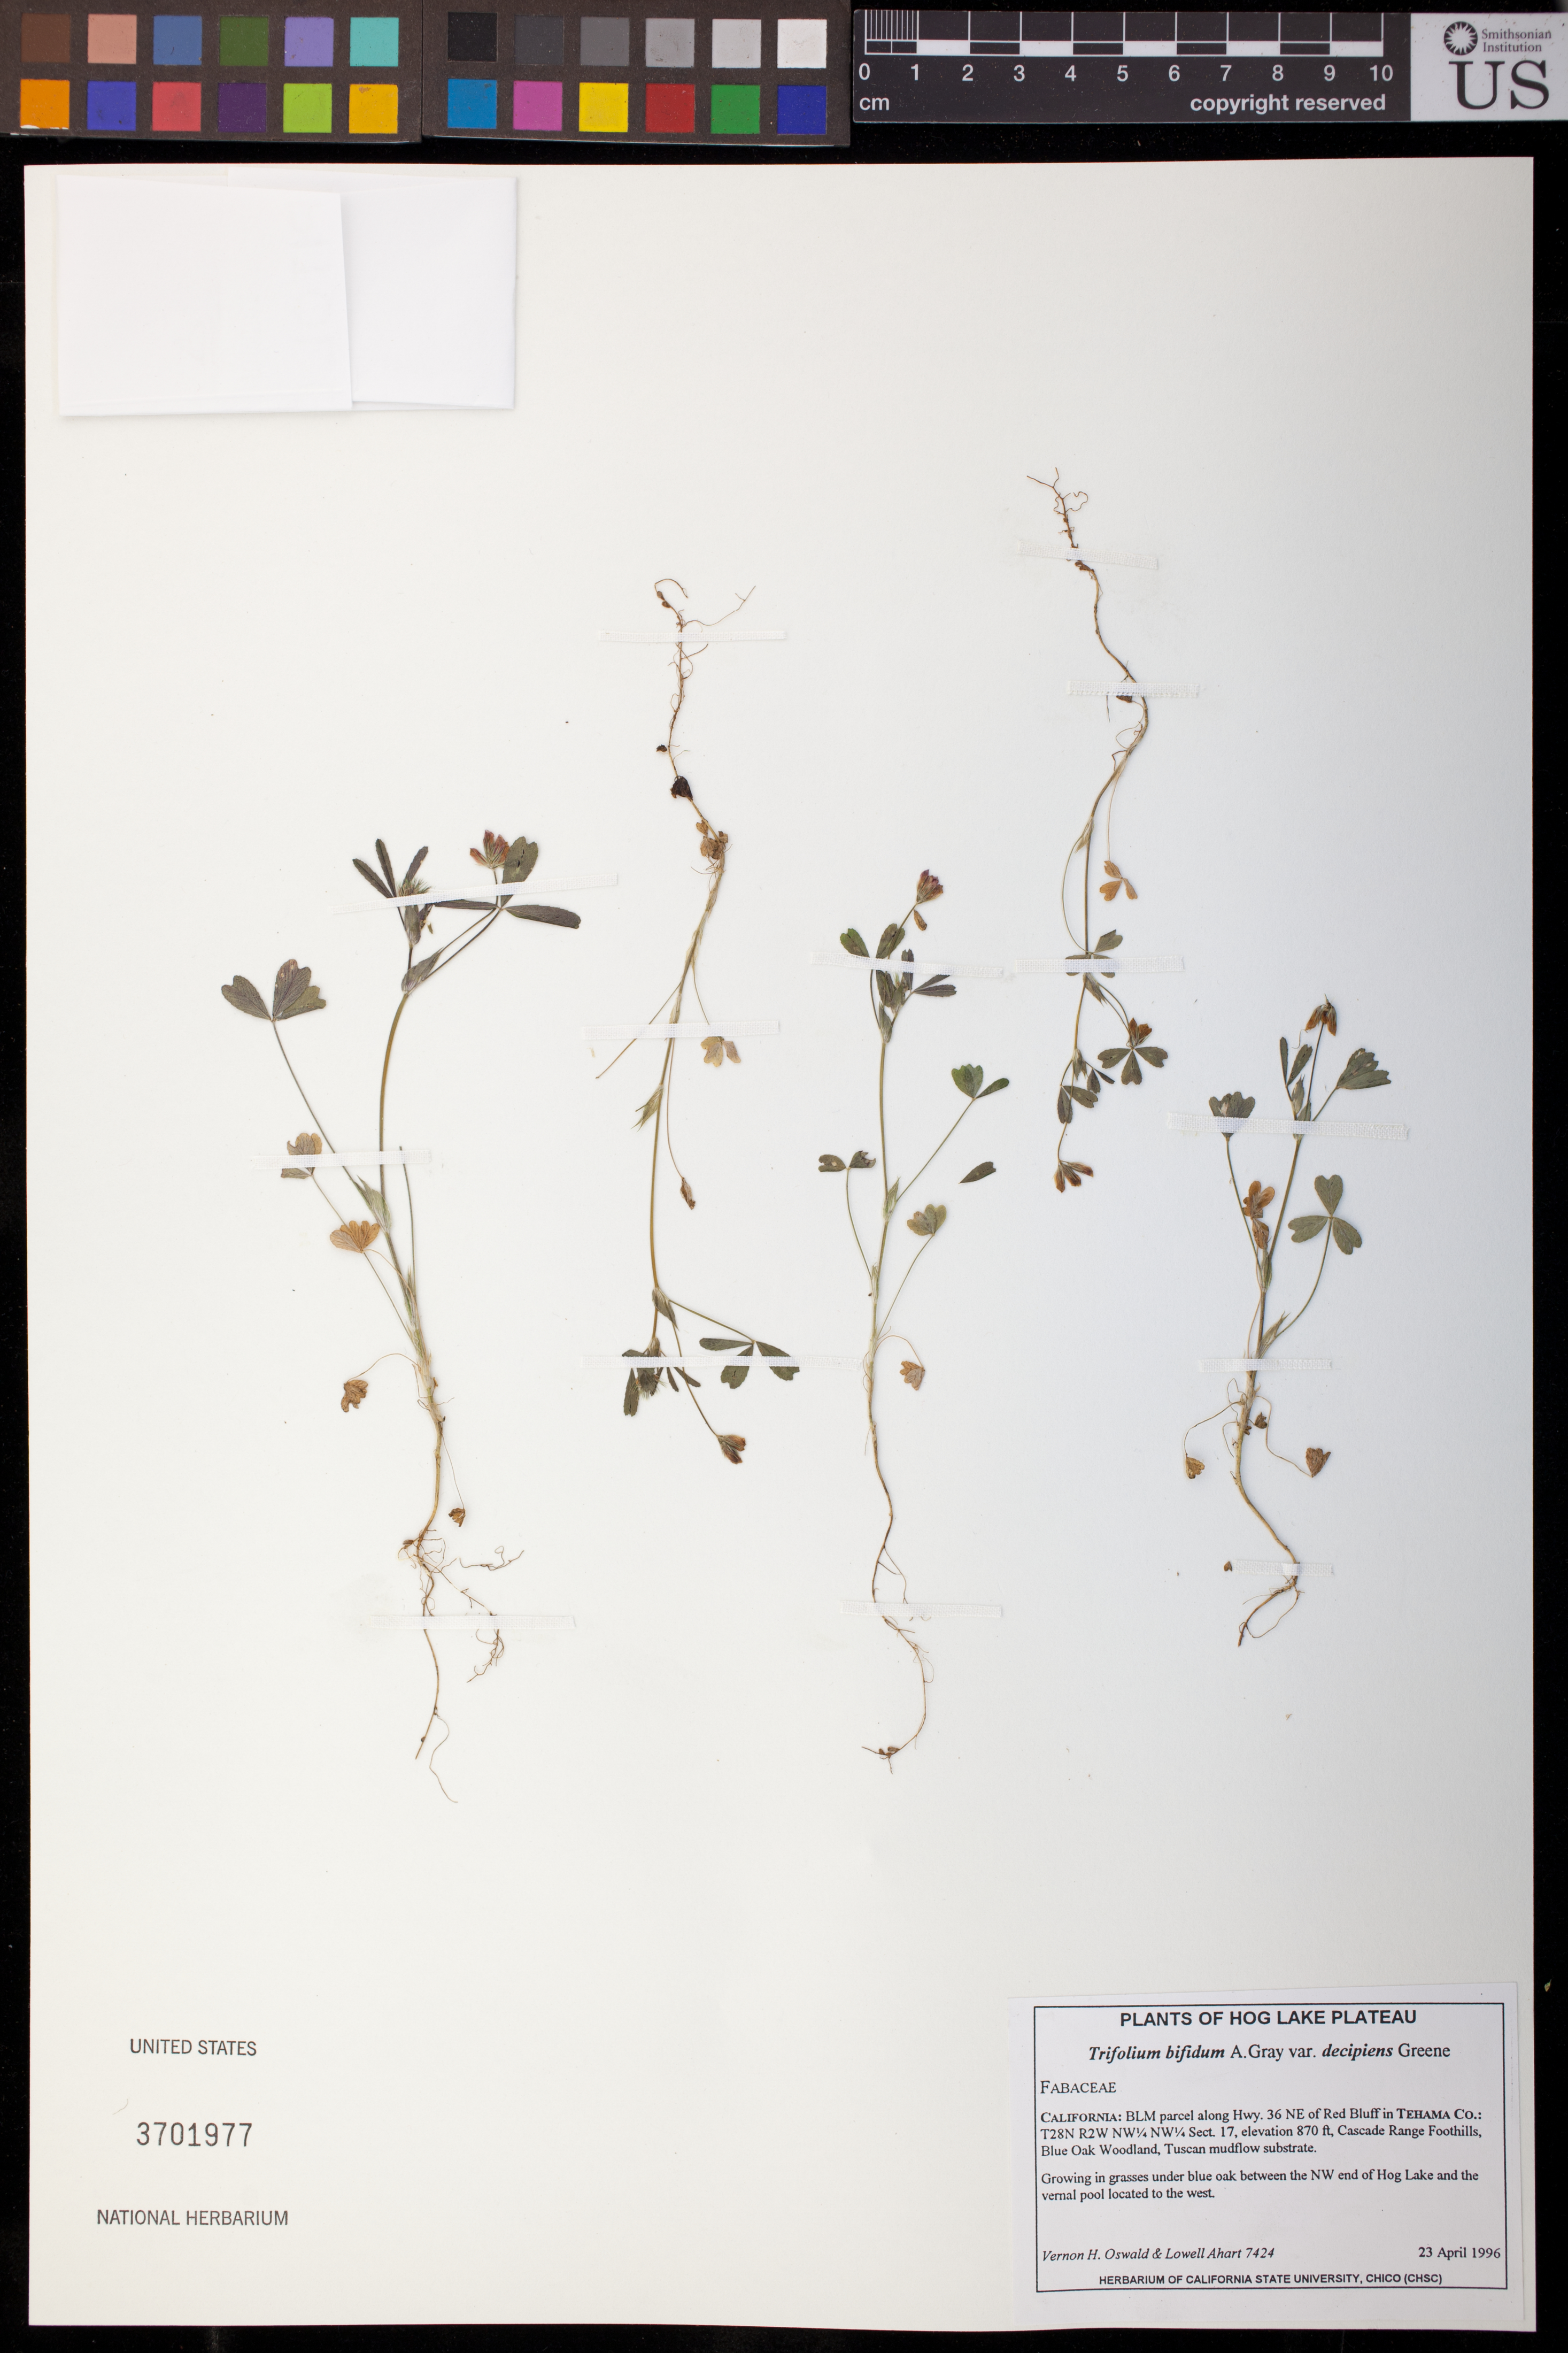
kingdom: Plantae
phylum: Tracheophyta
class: Magnoliopsida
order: Fabales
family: Fabaceae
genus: Trifolium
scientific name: Trifolium bifidum var. decipiens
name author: Greene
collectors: V. Oswald & L. Ahart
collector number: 7424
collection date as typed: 23 April 1996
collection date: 1996-04-23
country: United States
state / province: California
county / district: Tehama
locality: Hog Lake Plateau, BLM parcel along Hwy. 36 NE of Red Bluff in Tehama Co.: T28N R32W NW 1/4 Sect. 17; between the NW end of Hog Lake and the vernal pool located to the west.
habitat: Cascade Range Foothills, Blue Oak Woodland, Tuscan mudflow substrate.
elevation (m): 265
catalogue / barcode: US 3701977